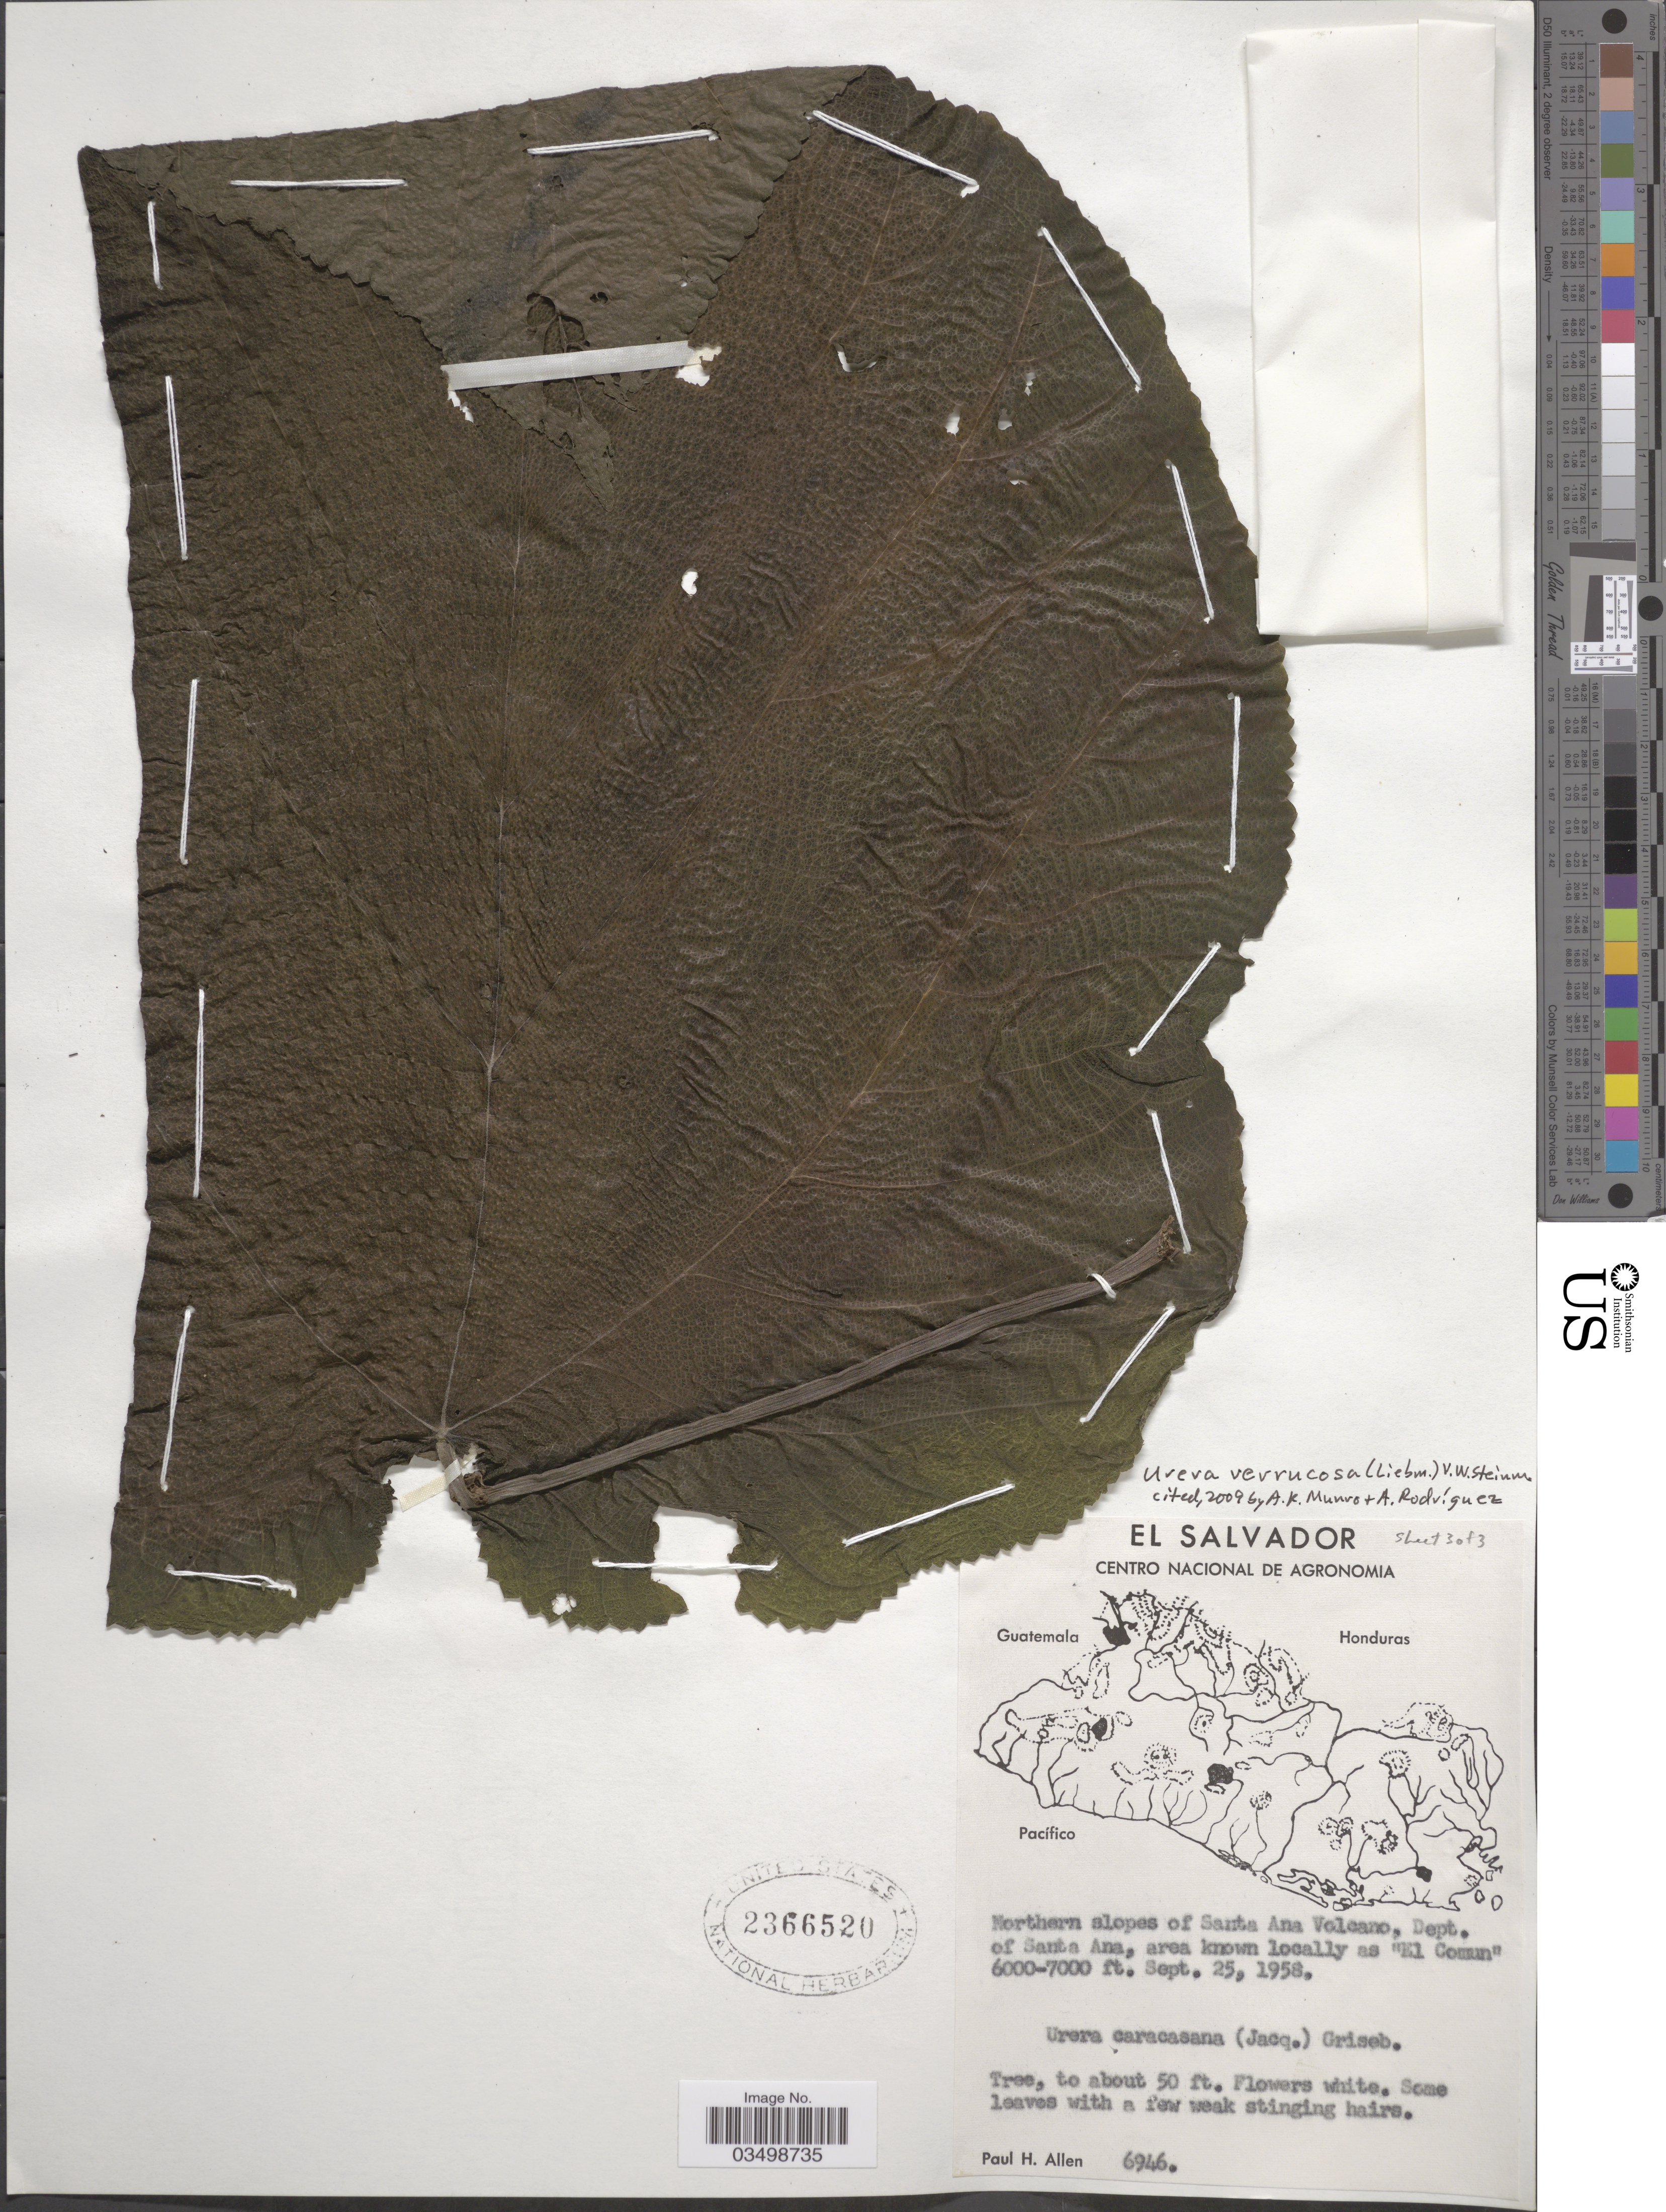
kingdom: Plantae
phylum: Tracheophyta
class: Magnoliopsida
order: Rosales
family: Urticaceae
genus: Urera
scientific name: Urera verrucosa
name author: (Liebm.) V.W. Steinm.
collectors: P. H. Allen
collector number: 6946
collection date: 1958-09-25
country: El Salvador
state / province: Santa Ana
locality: Northern slopes of Santa Ana Volcano, Dept. of Santa Ana, area known locally as "El Comun".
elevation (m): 1829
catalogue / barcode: US 2366520